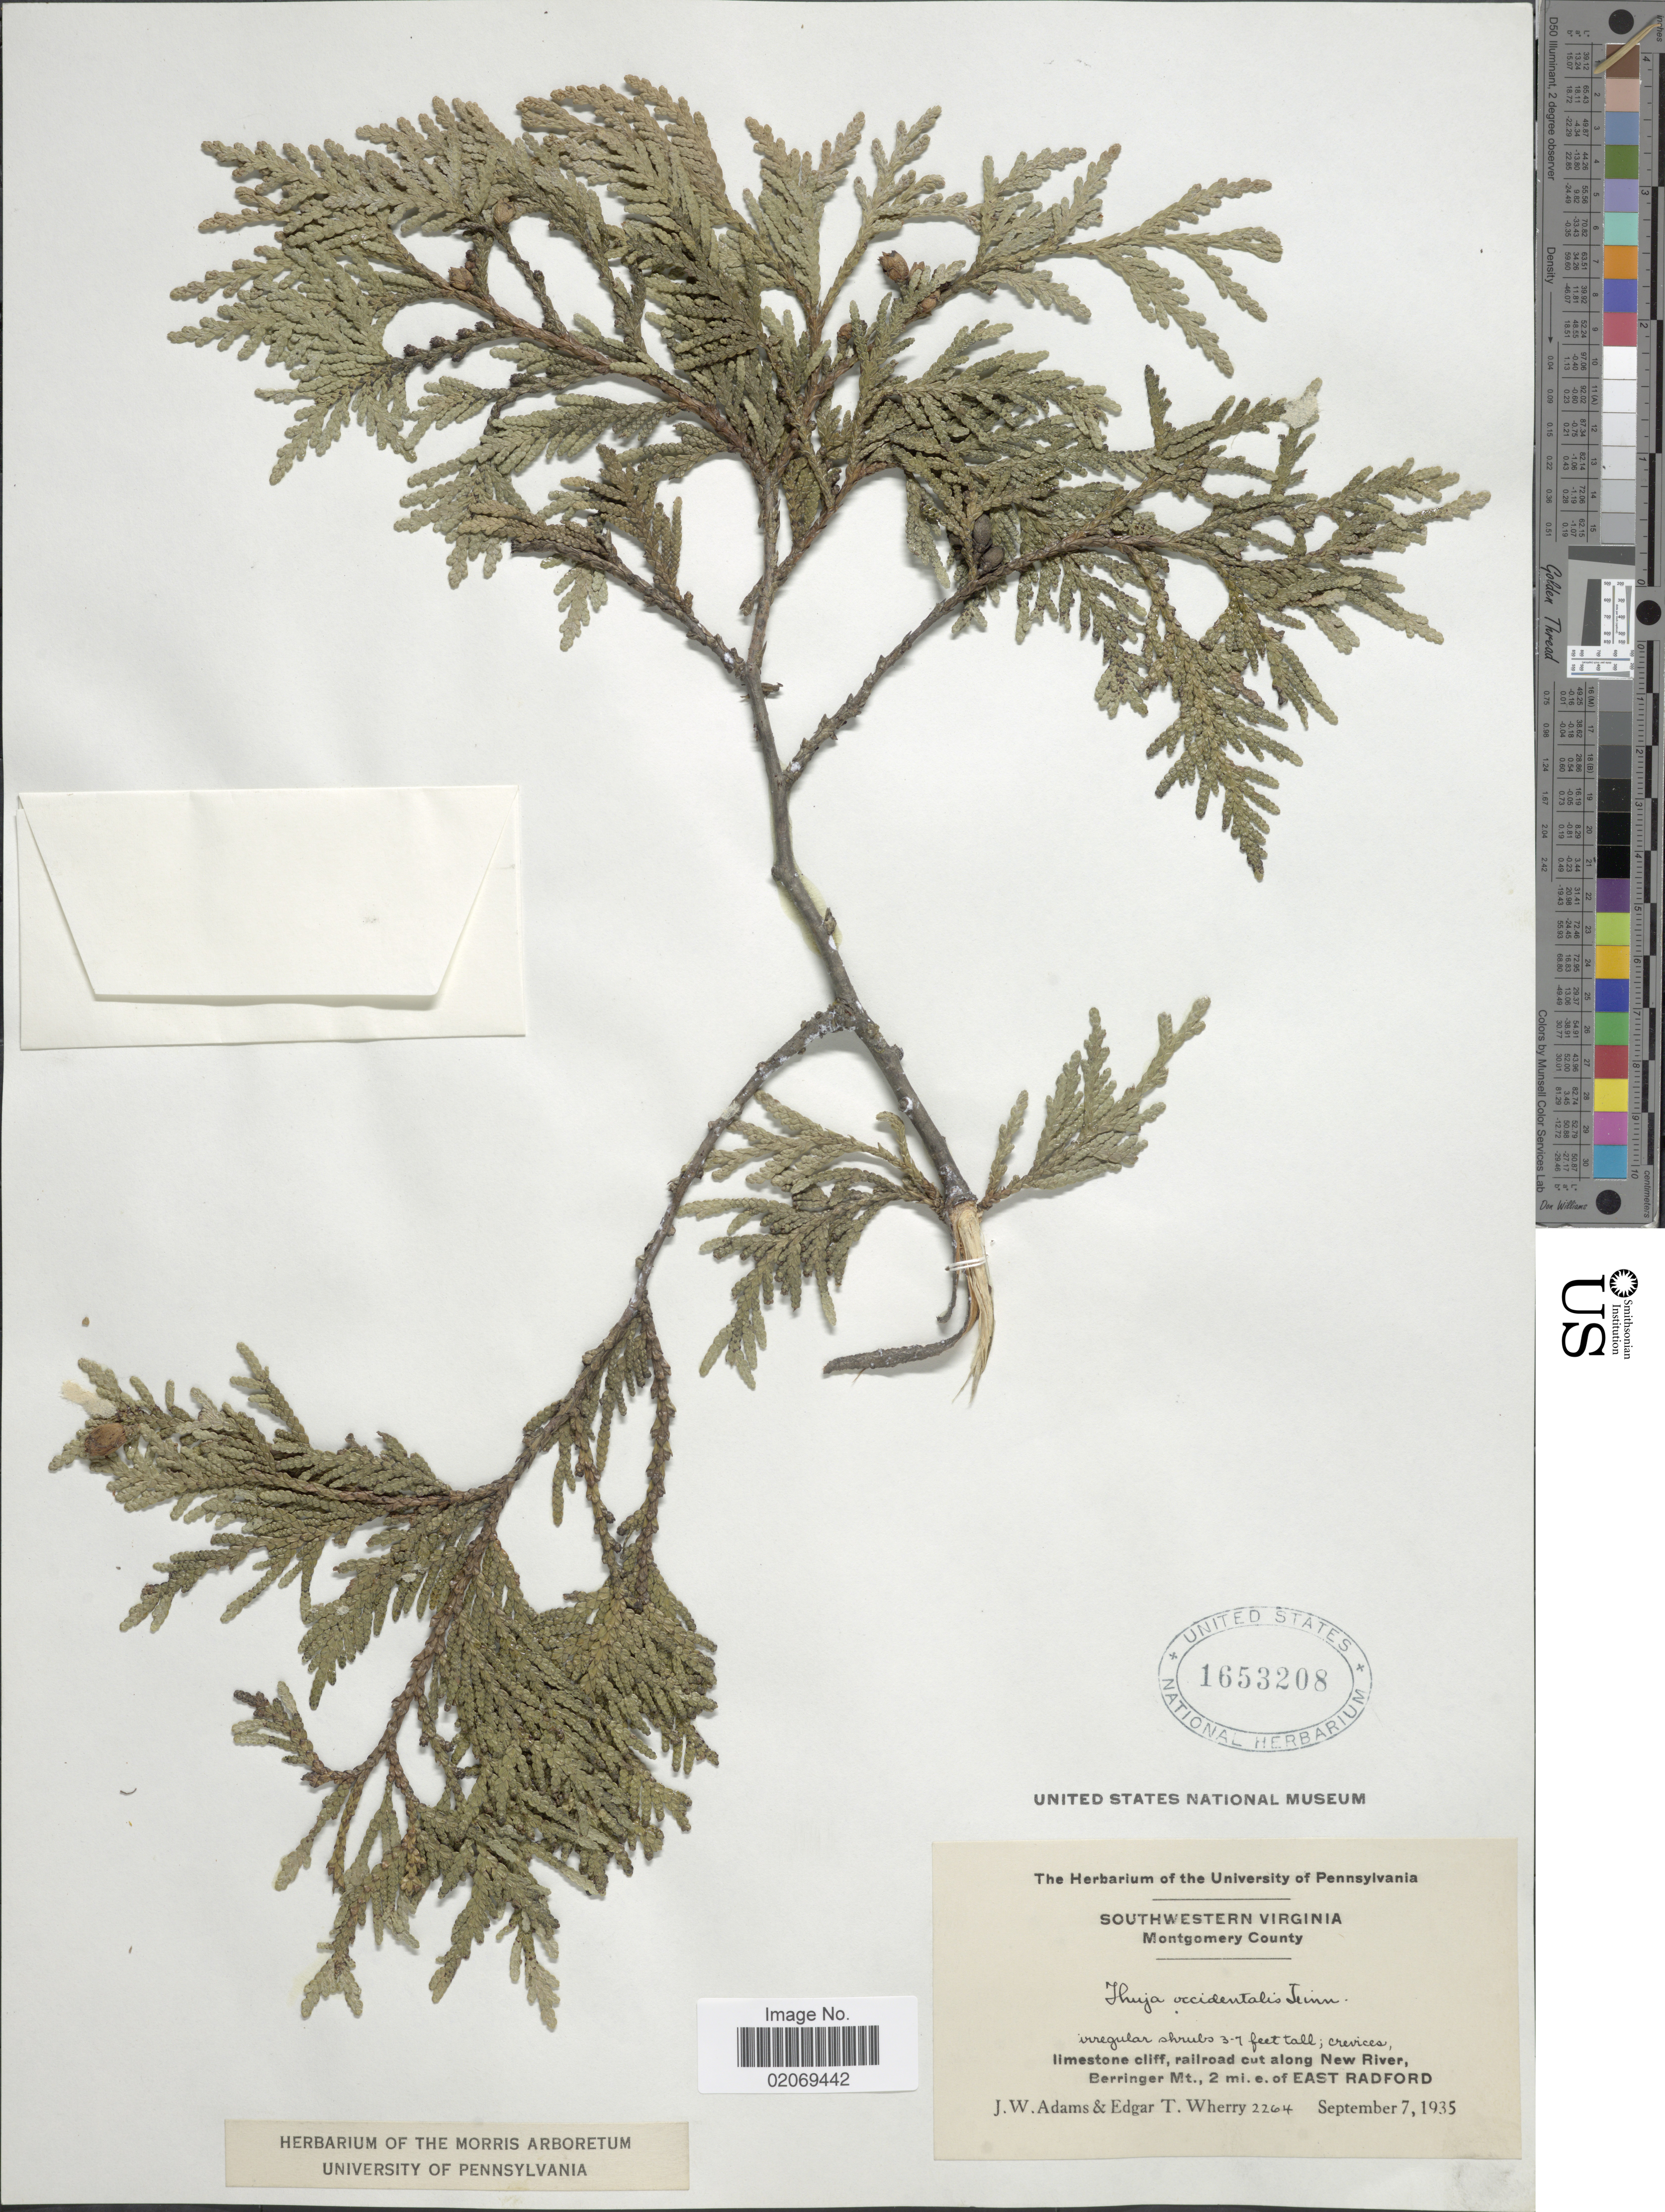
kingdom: Plantae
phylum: Tracheophyta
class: Pinopsida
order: Pinales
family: Cupressaceae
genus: Thuja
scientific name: Thuja occidentalis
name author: L.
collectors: J. Adams & E. T. Wherry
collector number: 2264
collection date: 1935-09-07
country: United States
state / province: Virginia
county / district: Montgomery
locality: Southwestern Virginia, Montgomery County, limestone cliff, railroad cut along New River, Berringer Mt., 2 mi e of East Radford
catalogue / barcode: US 1653208